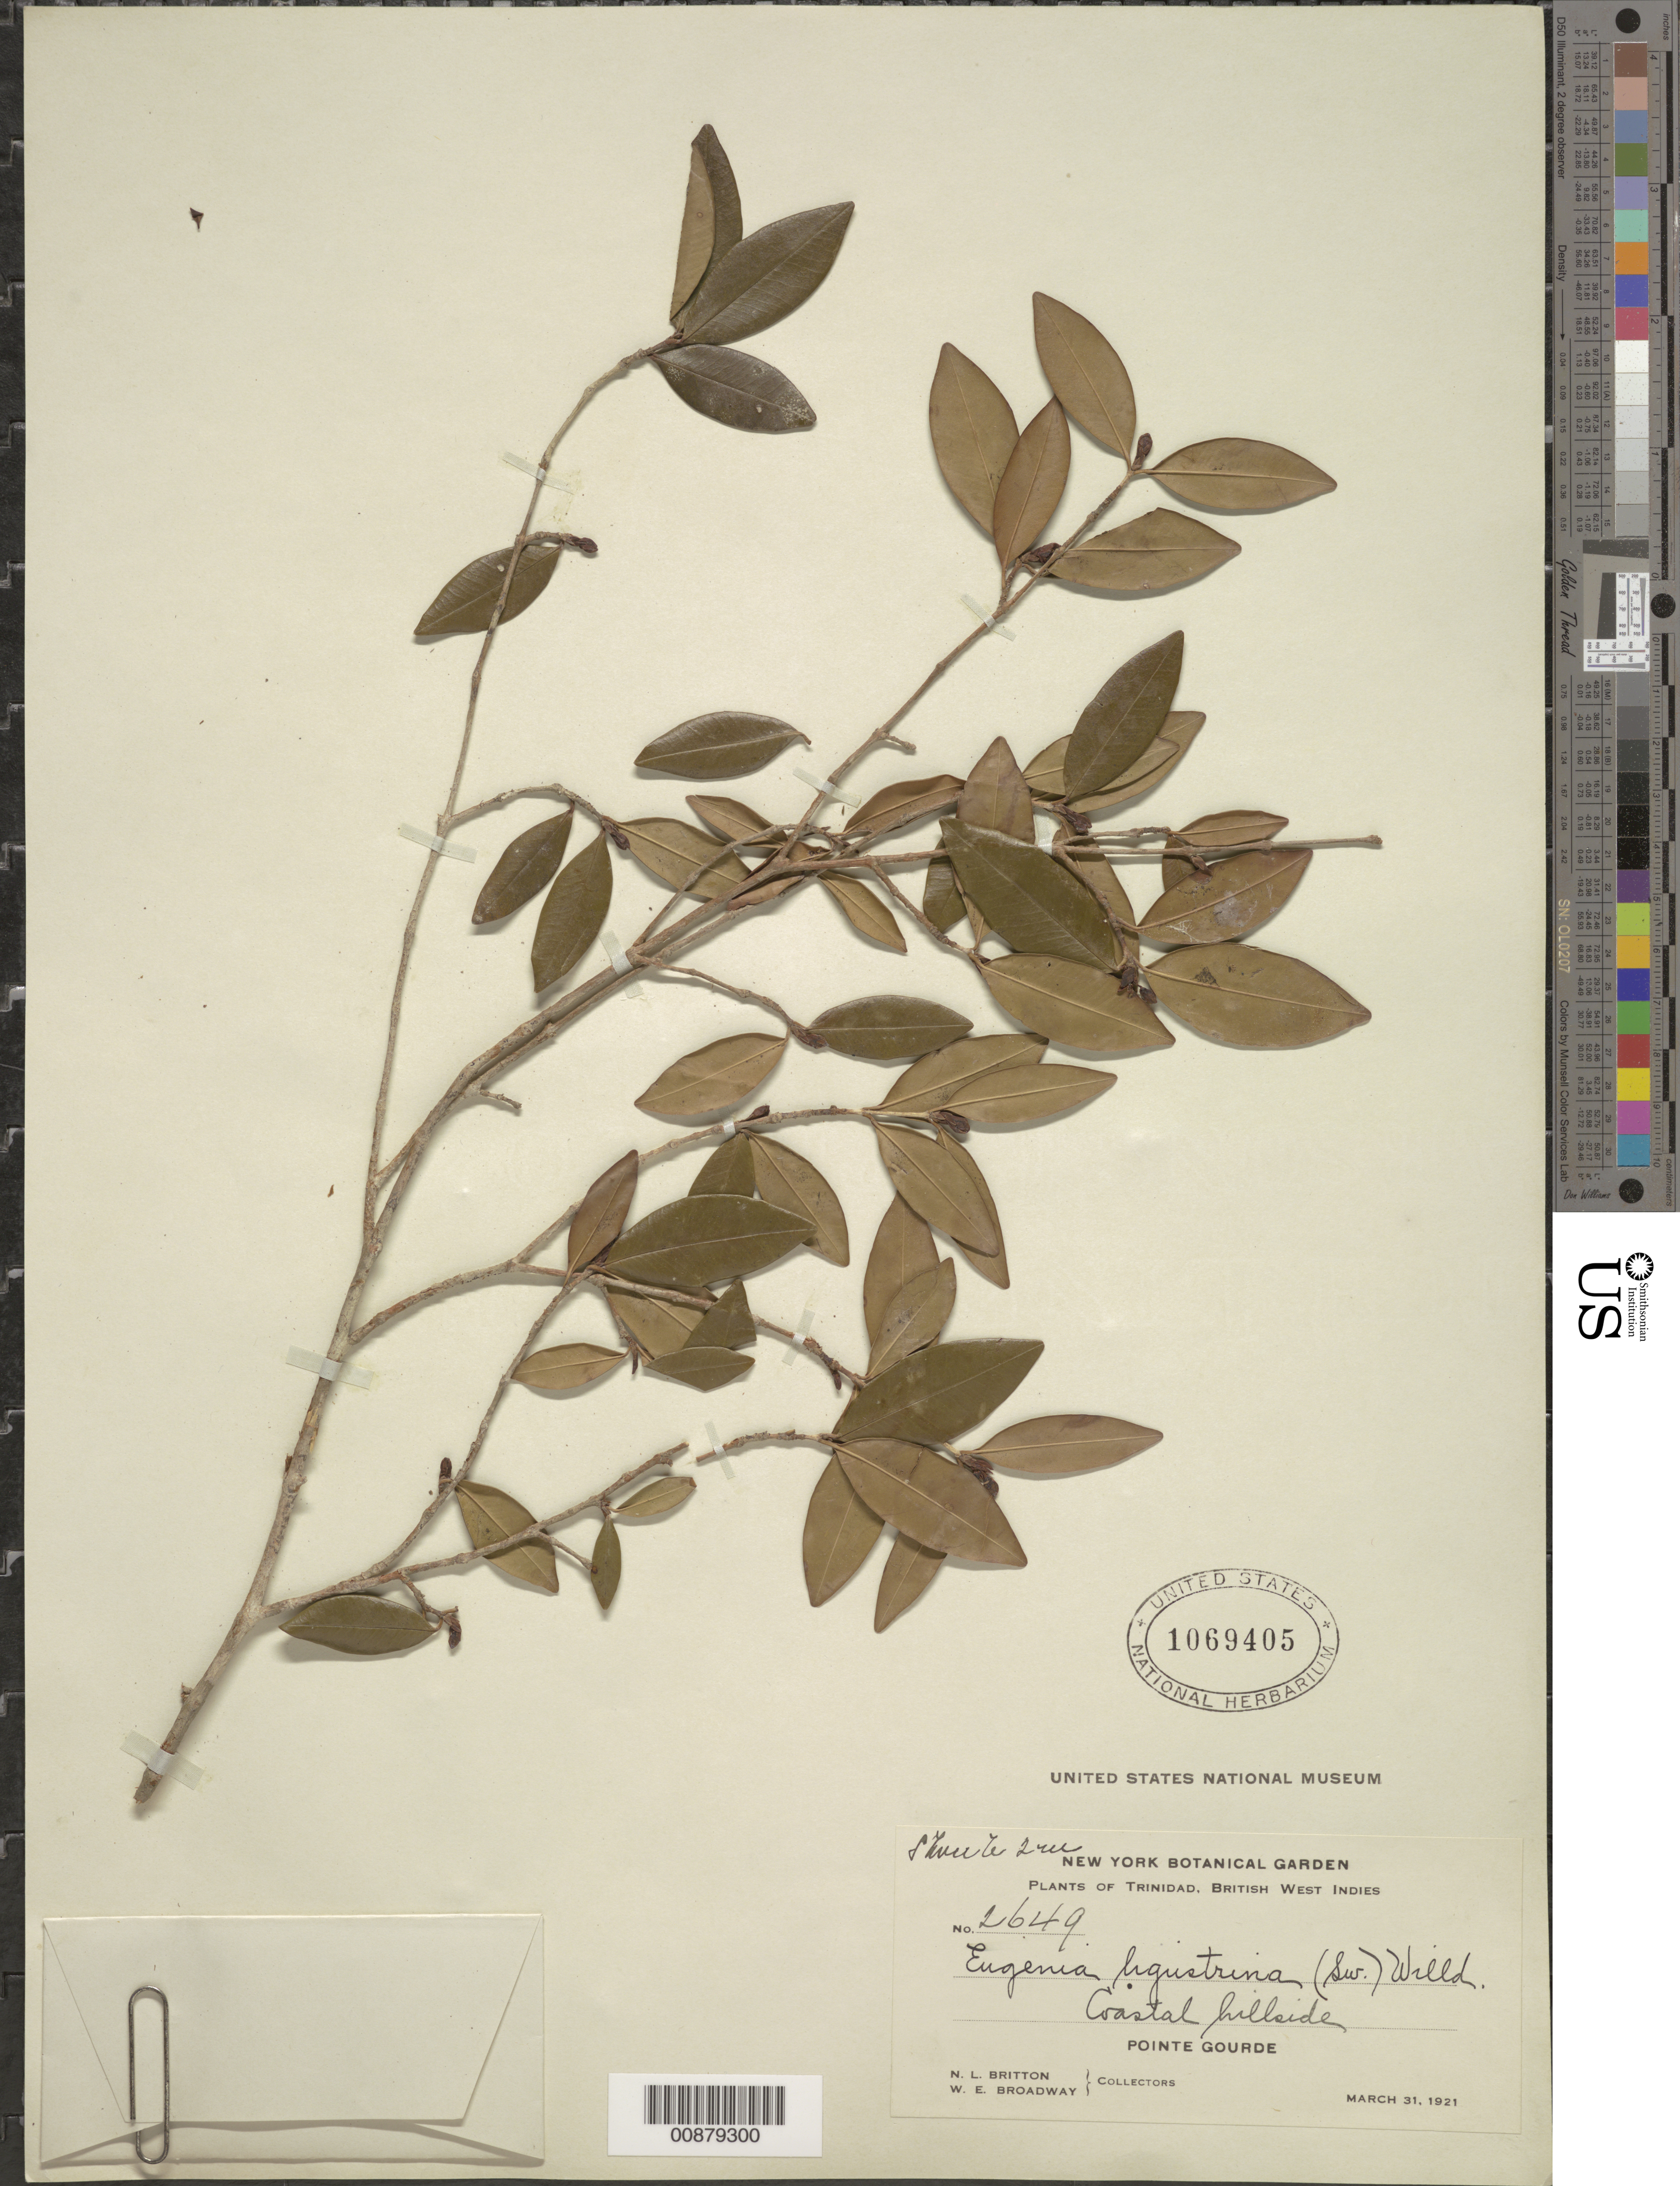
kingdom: Plantae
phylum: Tracheophyta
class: Magnoliopsida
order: Myrtales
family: Myrtaceae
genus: Eugenia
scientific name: Eugenia ligustrina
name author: (Sw.) Willd.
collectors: N. Britton & W. E. Broadway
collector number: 2649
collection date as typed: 31 Mar 1921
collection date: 1921-03-31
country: Trinidad and Tobago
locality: Pointe Gourde.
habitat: Coastal hillside.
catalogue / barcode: US 1069405